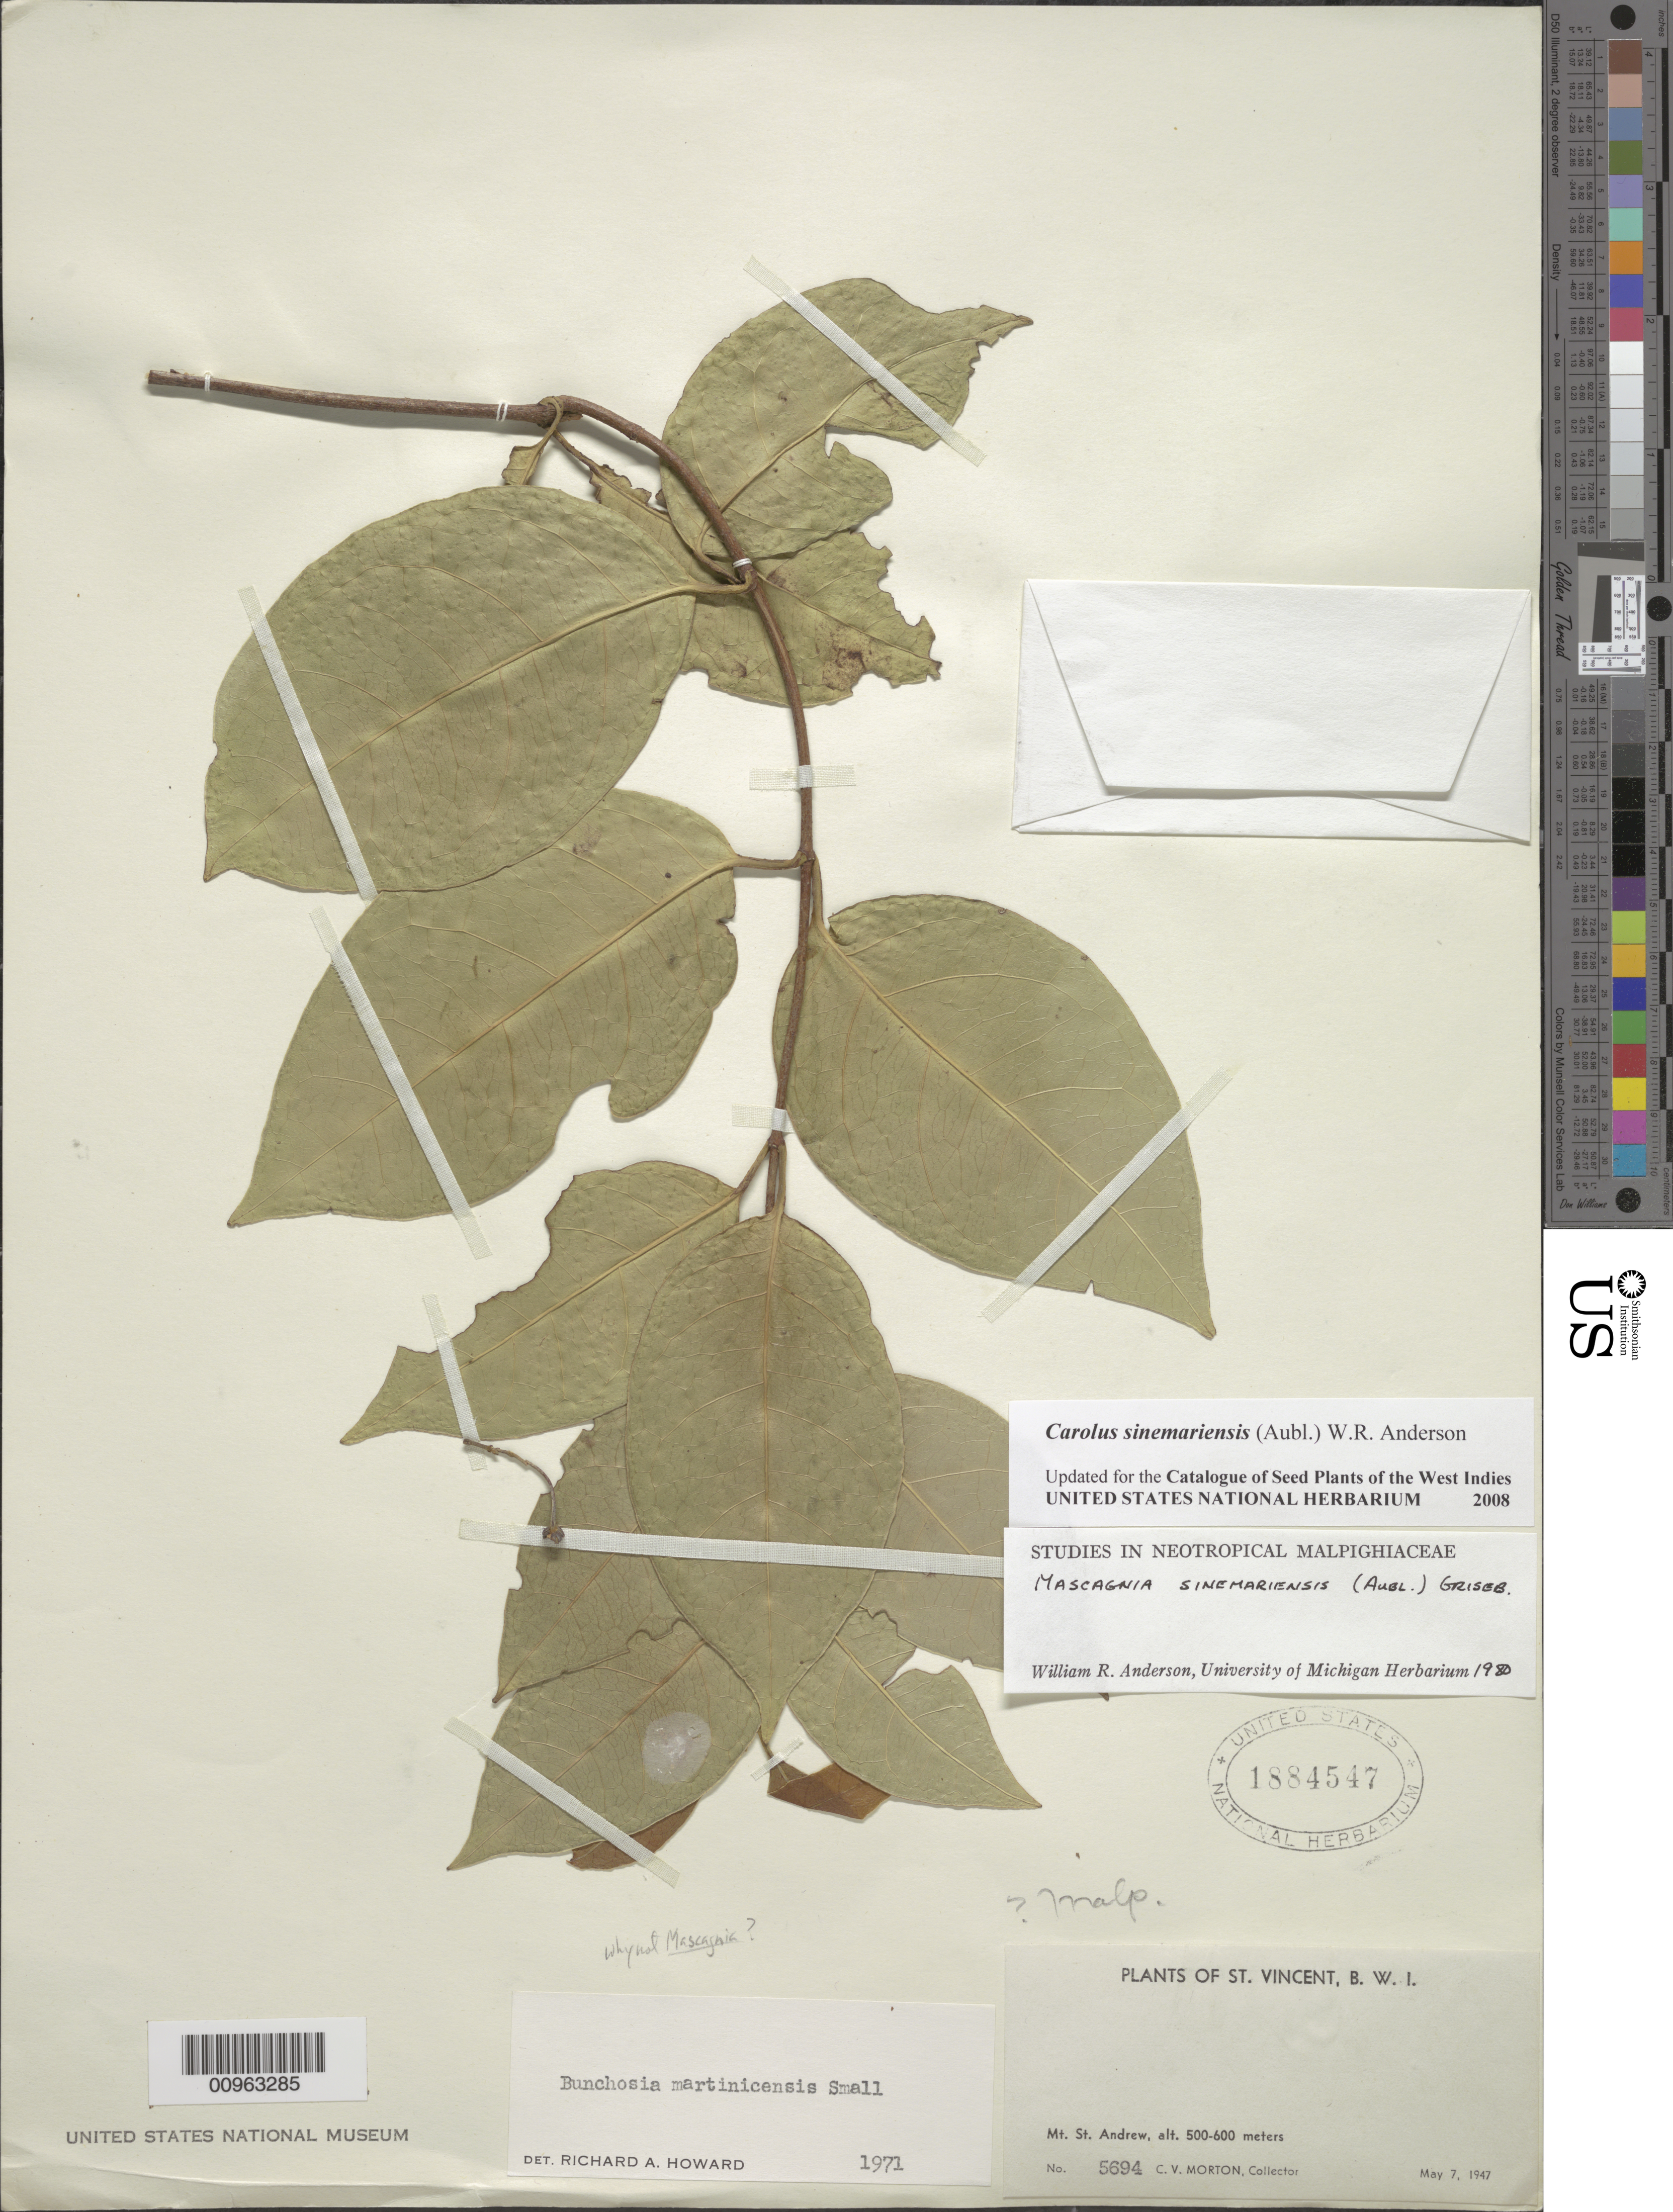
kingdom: Plantae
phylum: Tracheophyta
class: Magnoliopsida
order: Malpighiales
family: Malpighiaceae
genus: Carolus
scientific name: Carolus sinemariensis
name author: (Aubl.) W.R. Anderson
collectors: C. V. Morton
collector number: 5694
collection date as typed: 07 May 1947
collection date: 1947-05-07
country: St. Vincent - Grenadines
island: St. Vincent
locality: Mt. St. Andrew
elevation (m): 500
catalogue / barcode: US 1884547